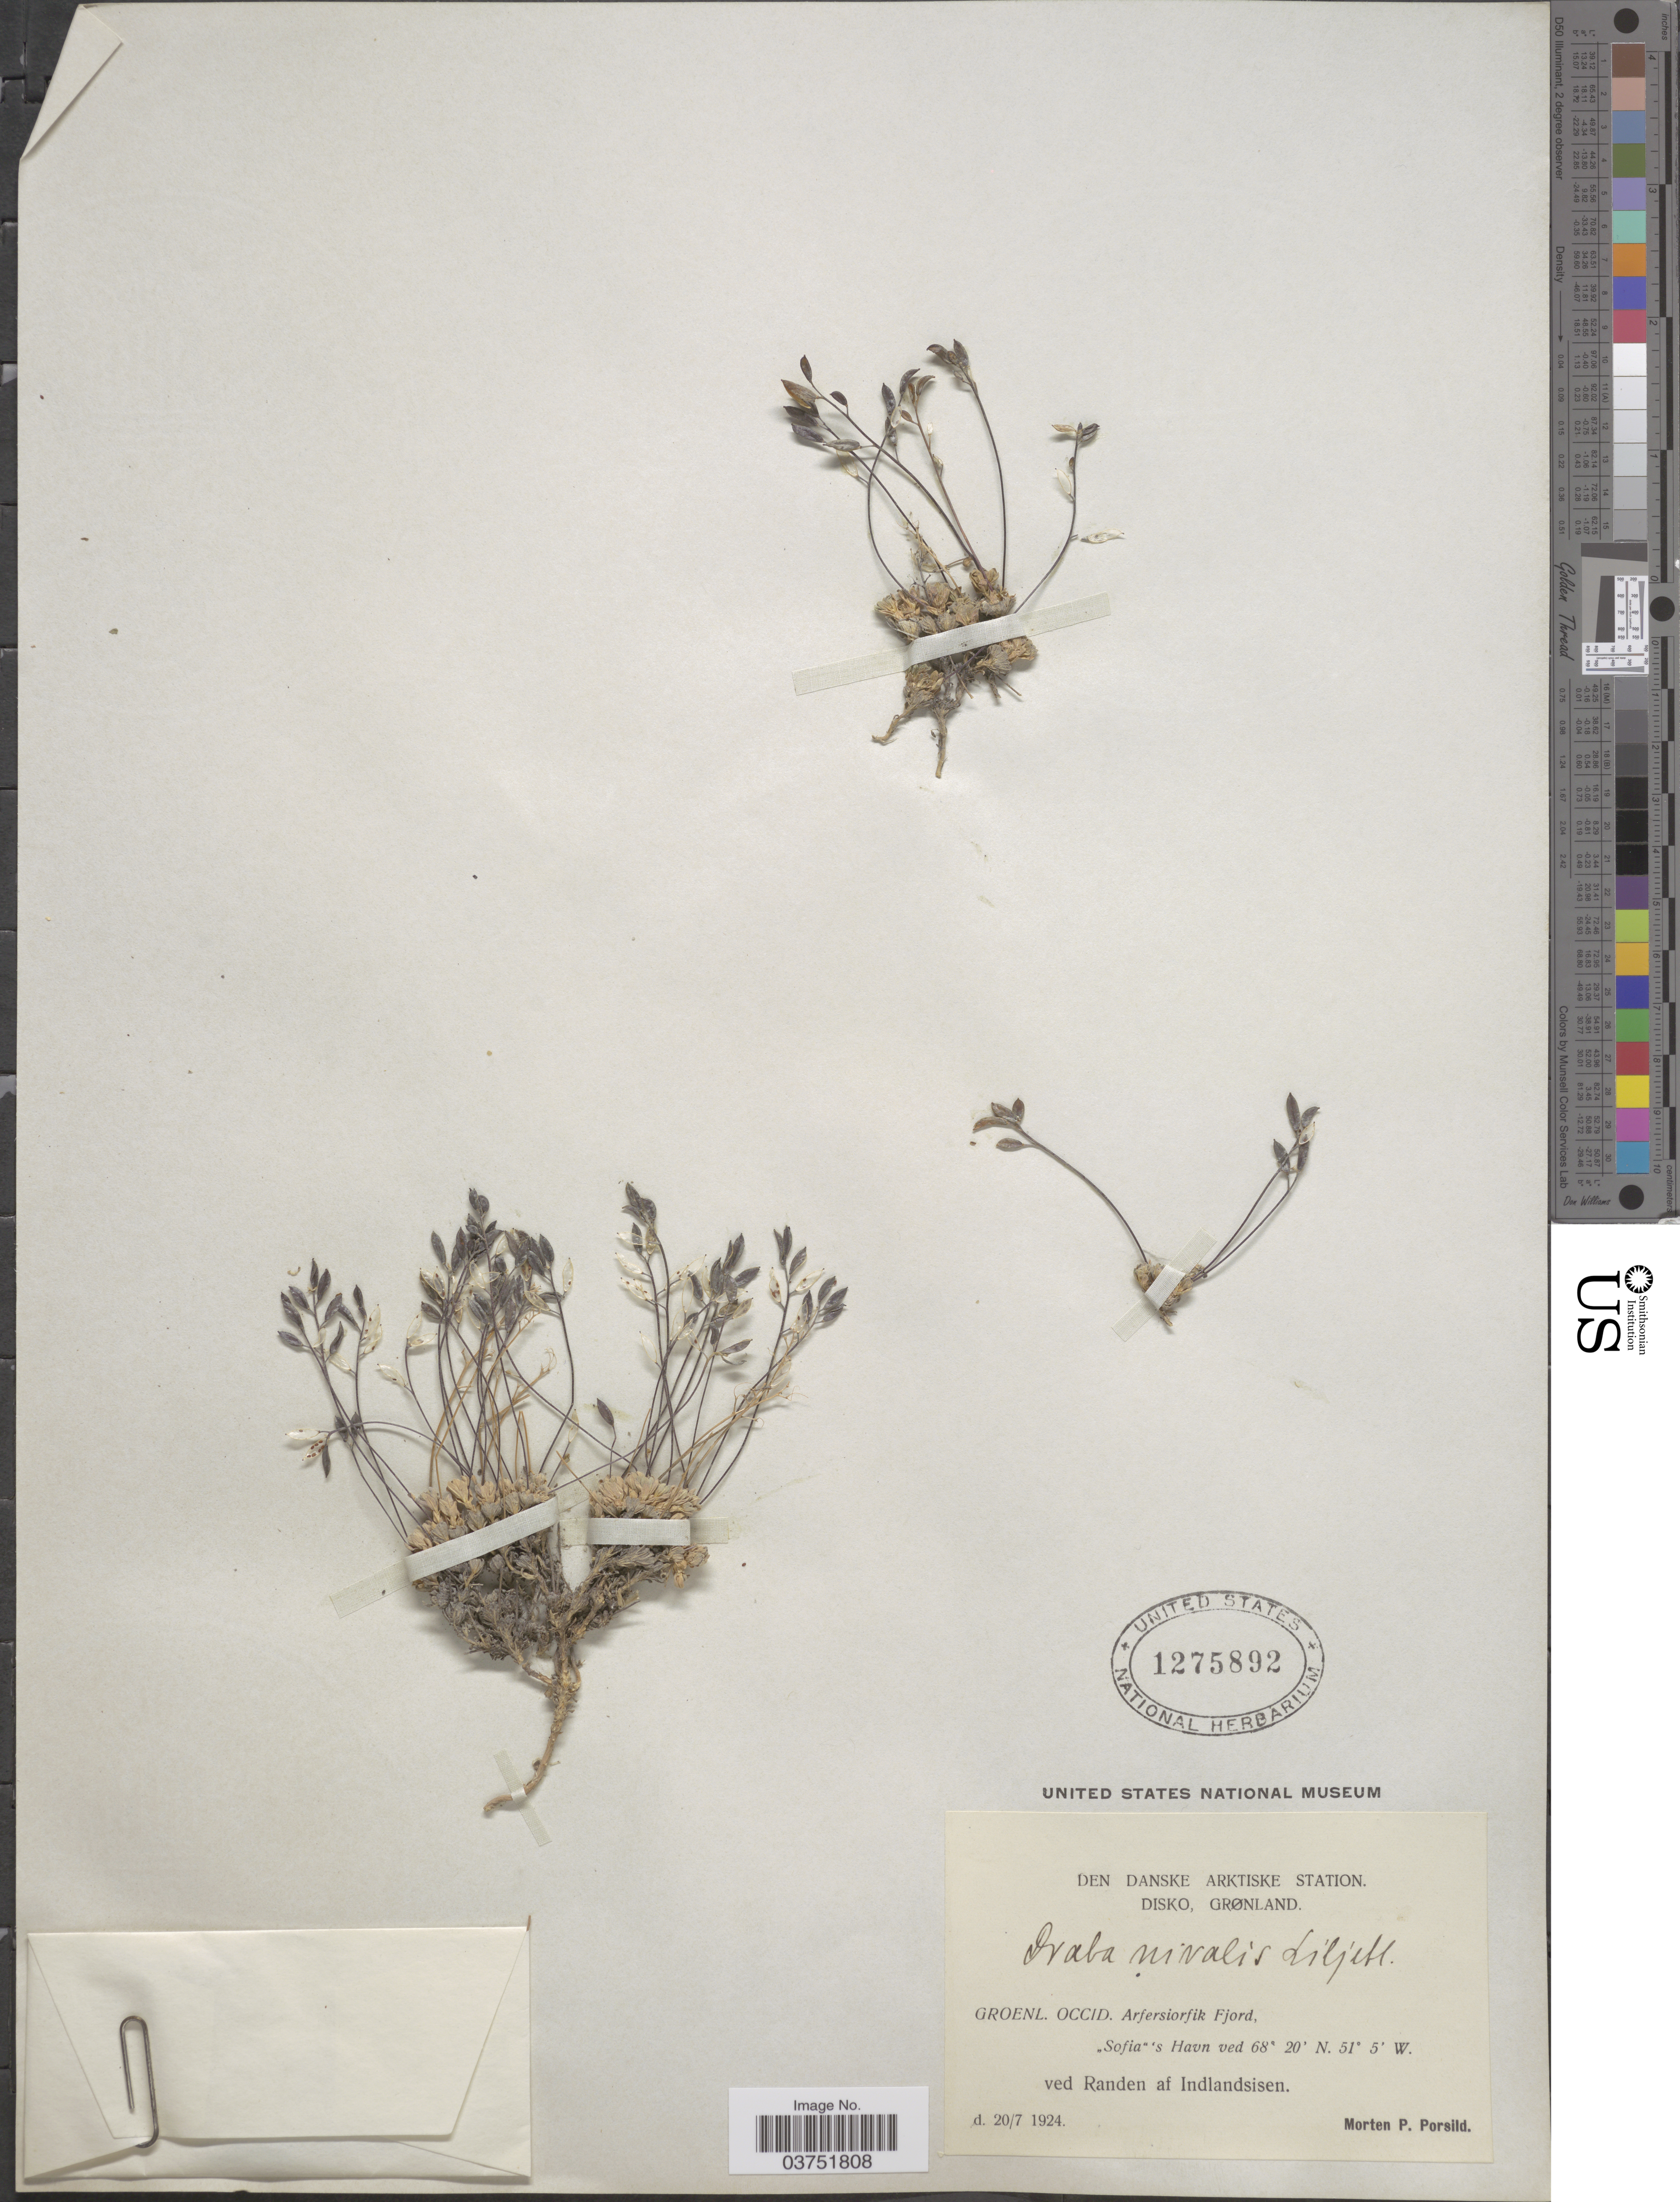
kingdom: Plantae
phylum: Tracheophyta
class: Magnoliopsida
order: Brassicales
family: Brassicaceae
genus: Draba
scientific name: Draba nivalis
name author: Lilj.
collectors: M. P. Porsild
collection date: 1924-07-20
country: Greenland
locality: Den Danske Arktiske Station. Disko, Grønland. Groenl. Occid. Arfersiorfik Fjord, "Sofia" 's Havn ved. Ved Randen af Indlandsisen.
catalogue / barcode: US 1275892